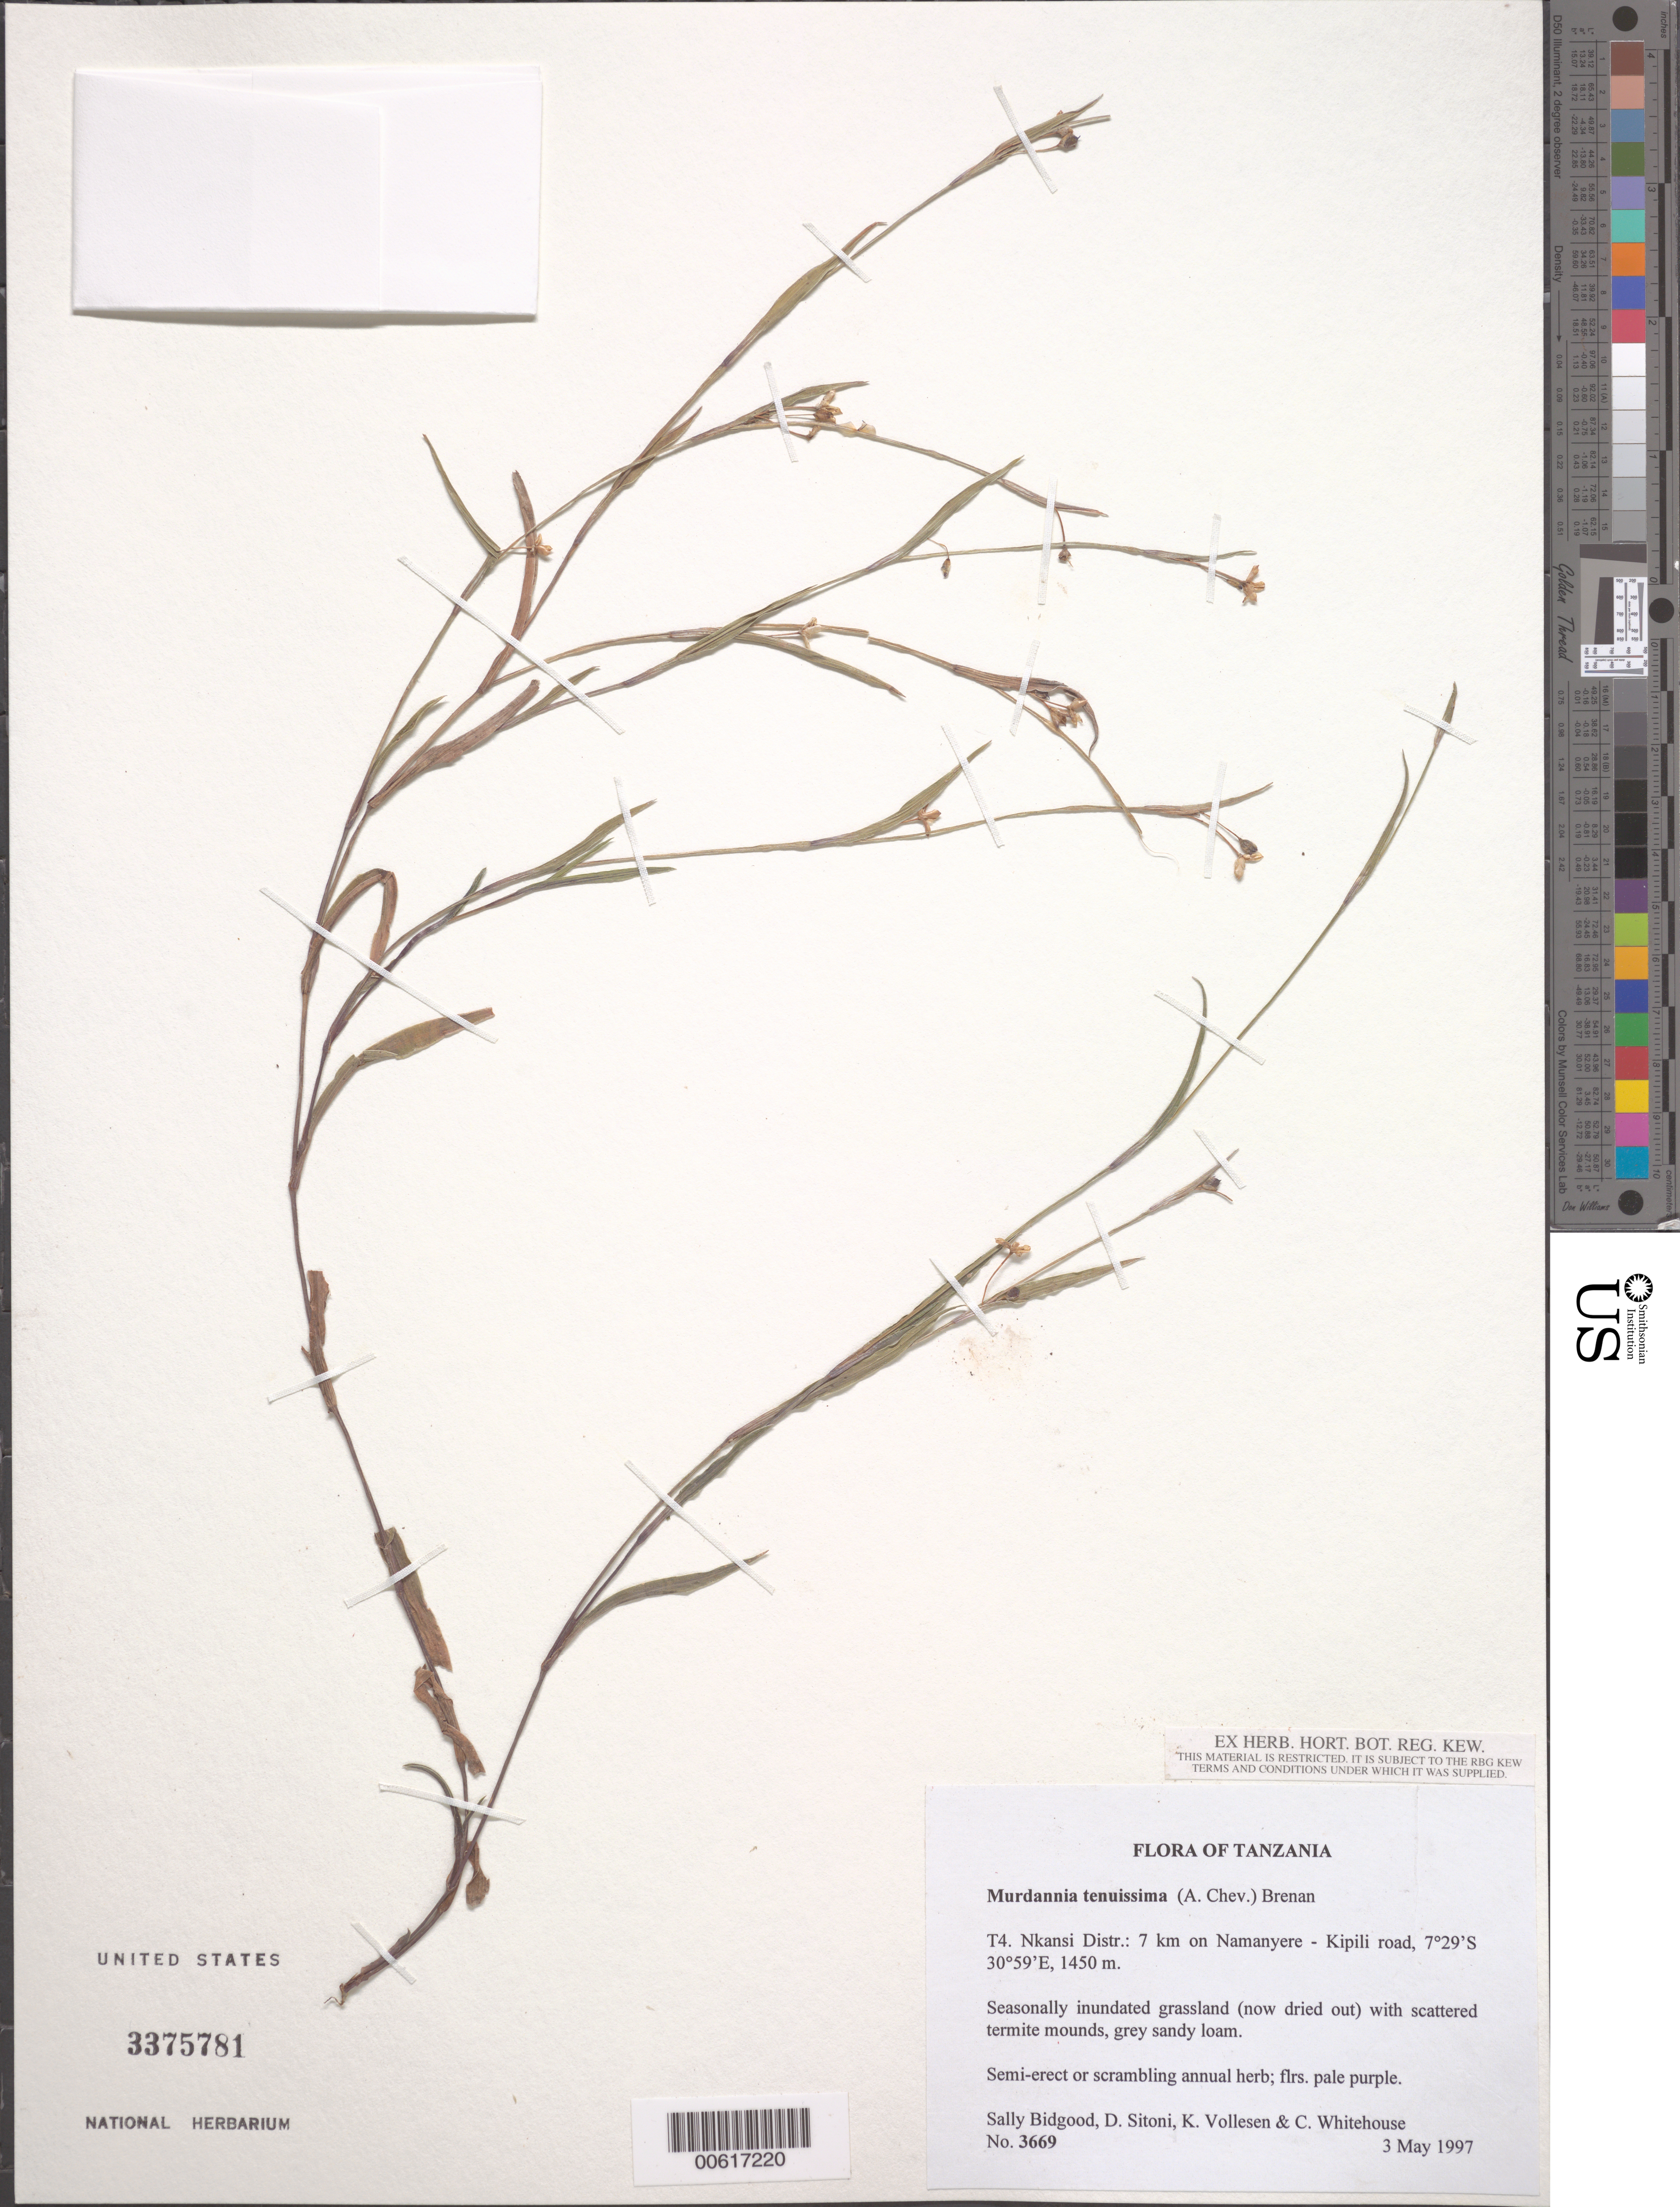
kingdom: Plantae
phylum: Tracheophyta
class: Liliopsida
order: Commelinales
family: Commelinaceae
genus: Murdannia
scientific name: Murdannia tenuissima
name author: (A. Chev.) Brenan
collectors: G. Bidgood, D. Sitoni, K. Vollesen & C. Whitehouse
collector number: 3669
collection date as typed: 03 May 1997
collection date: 1997-05-03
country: Tanzania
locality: T4 nkansi dist., namanyere - kipili road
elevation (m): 1450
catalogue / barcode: US 3375781